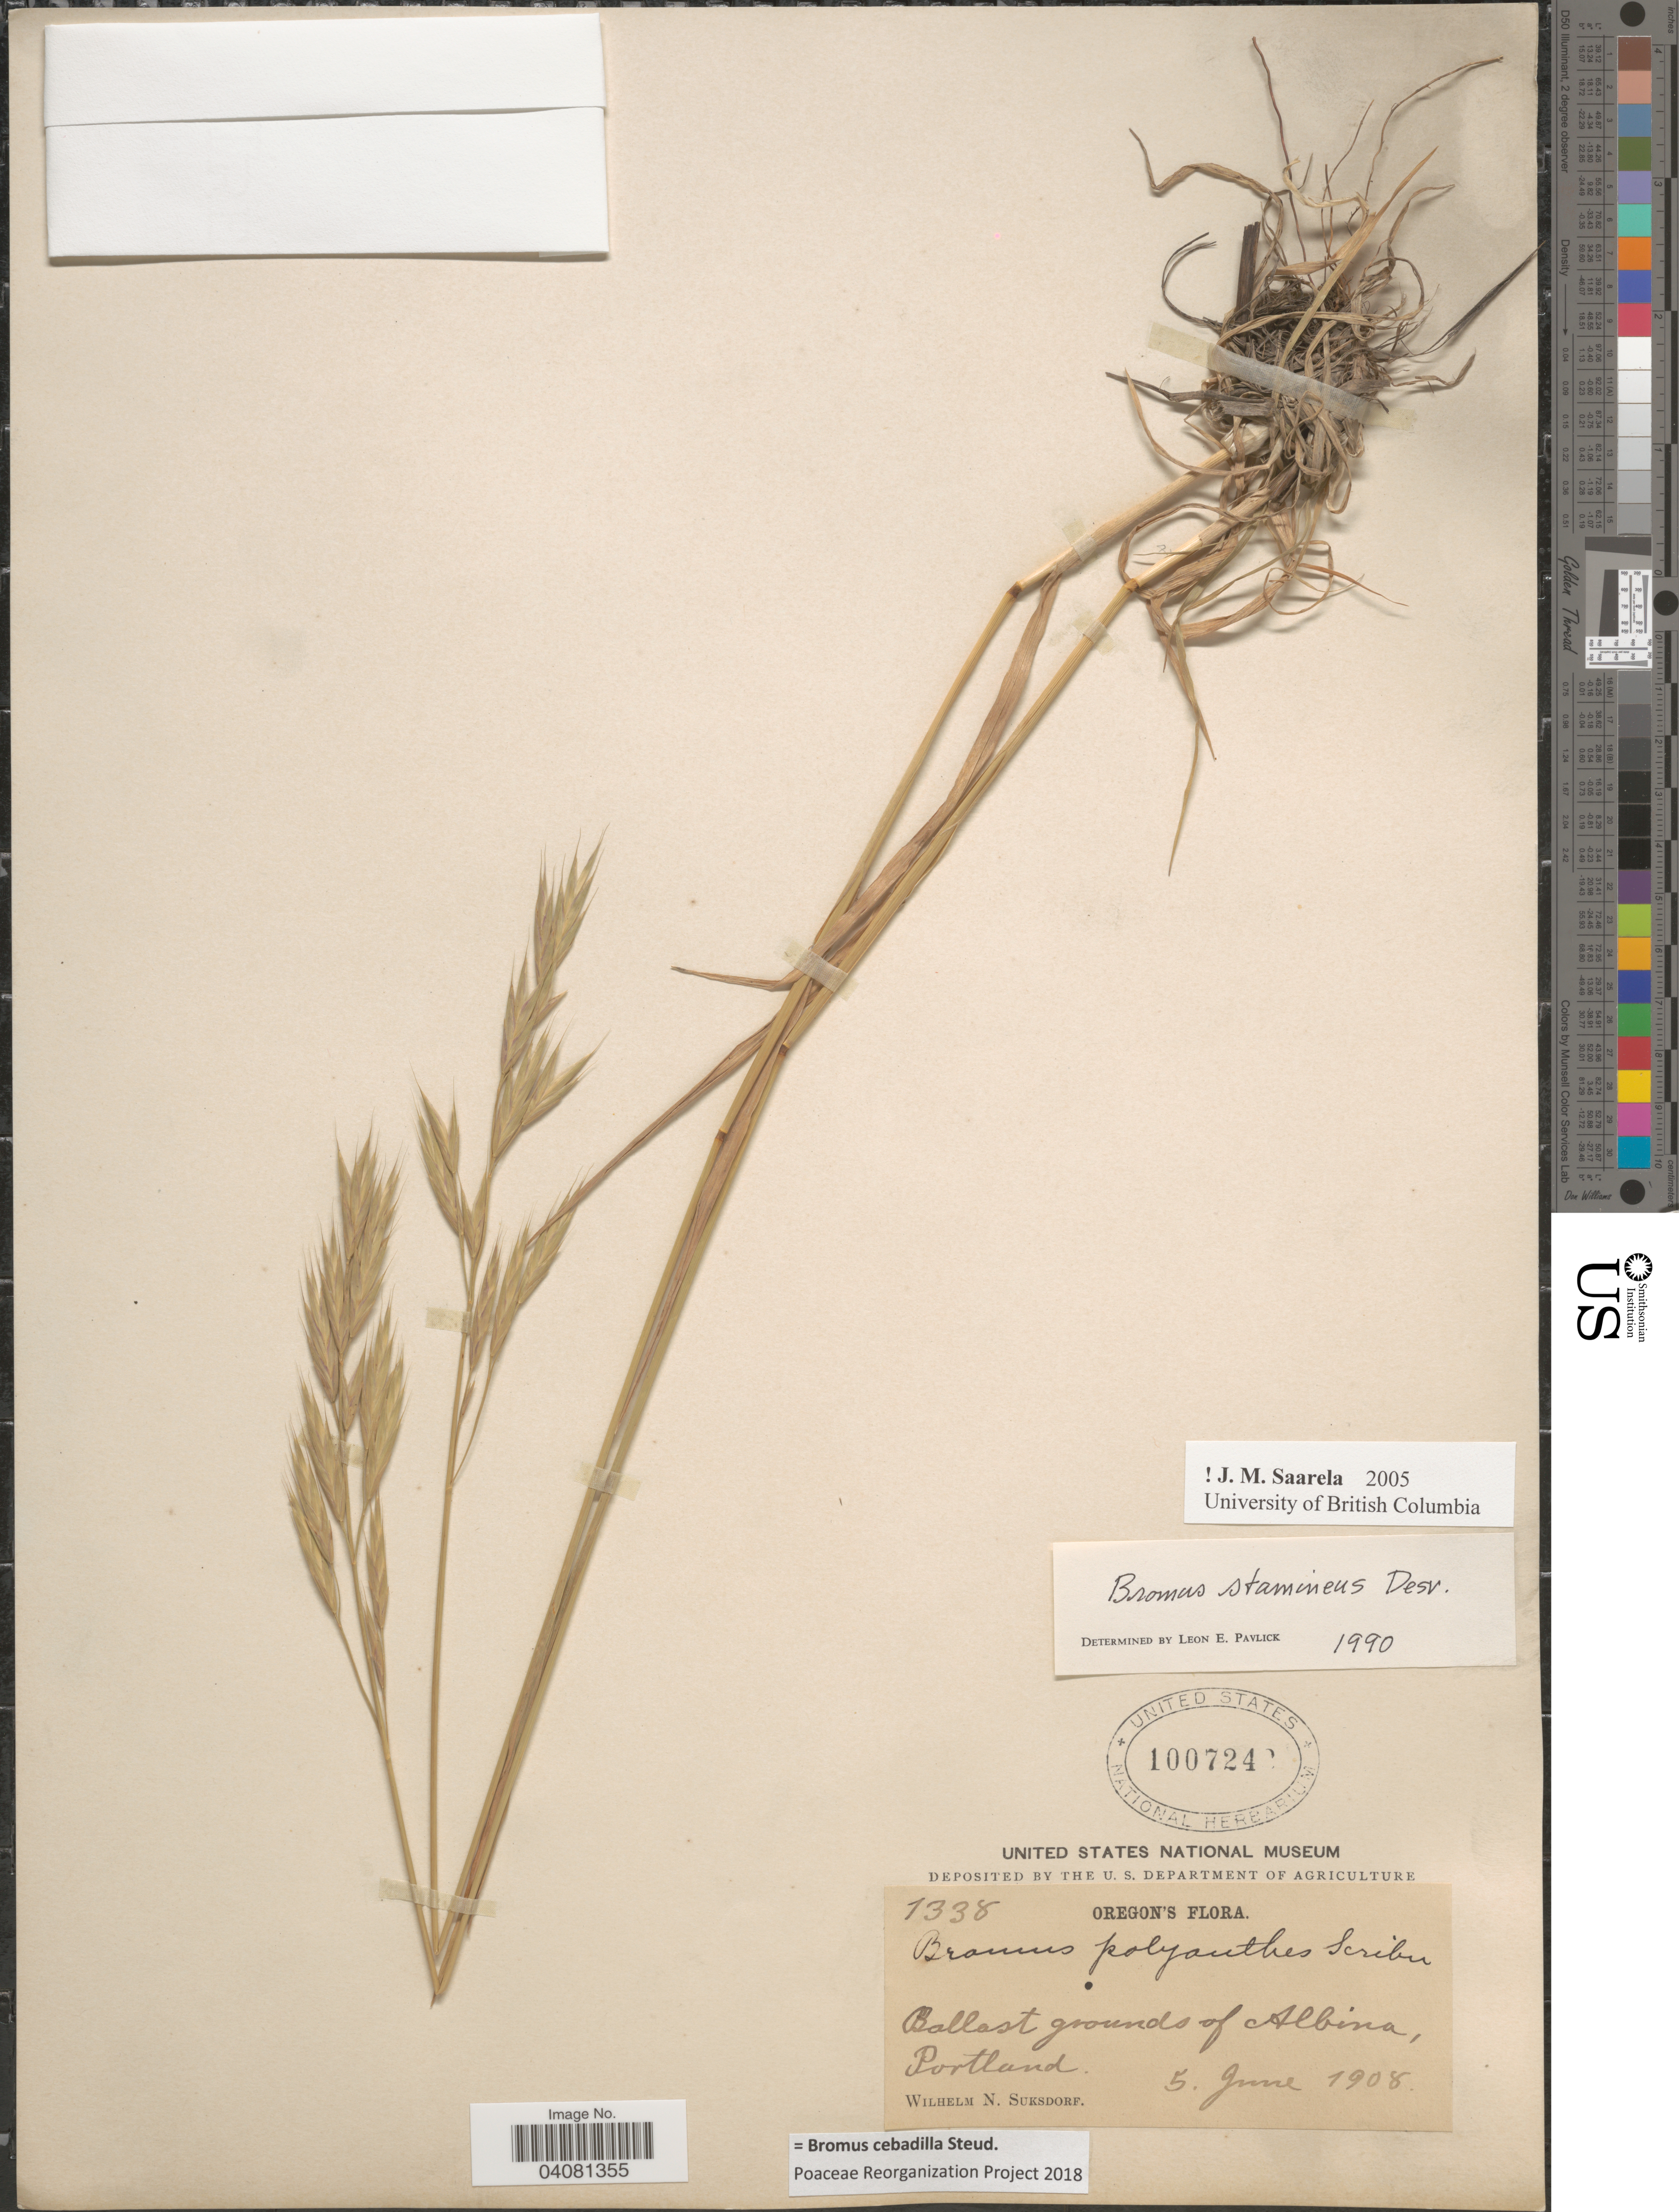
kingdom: Plantae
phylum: Tracheophyta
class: Liliopsida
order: Poales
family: Poaceae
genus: Bromus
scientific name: Bromus cebadilla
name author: Steud.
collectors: W. N. Suksdorf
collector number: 1338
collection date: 1908-06-05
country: United States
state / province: Oregon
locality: Ballast grounds of Albina, Portland.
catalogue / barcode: US 1007242